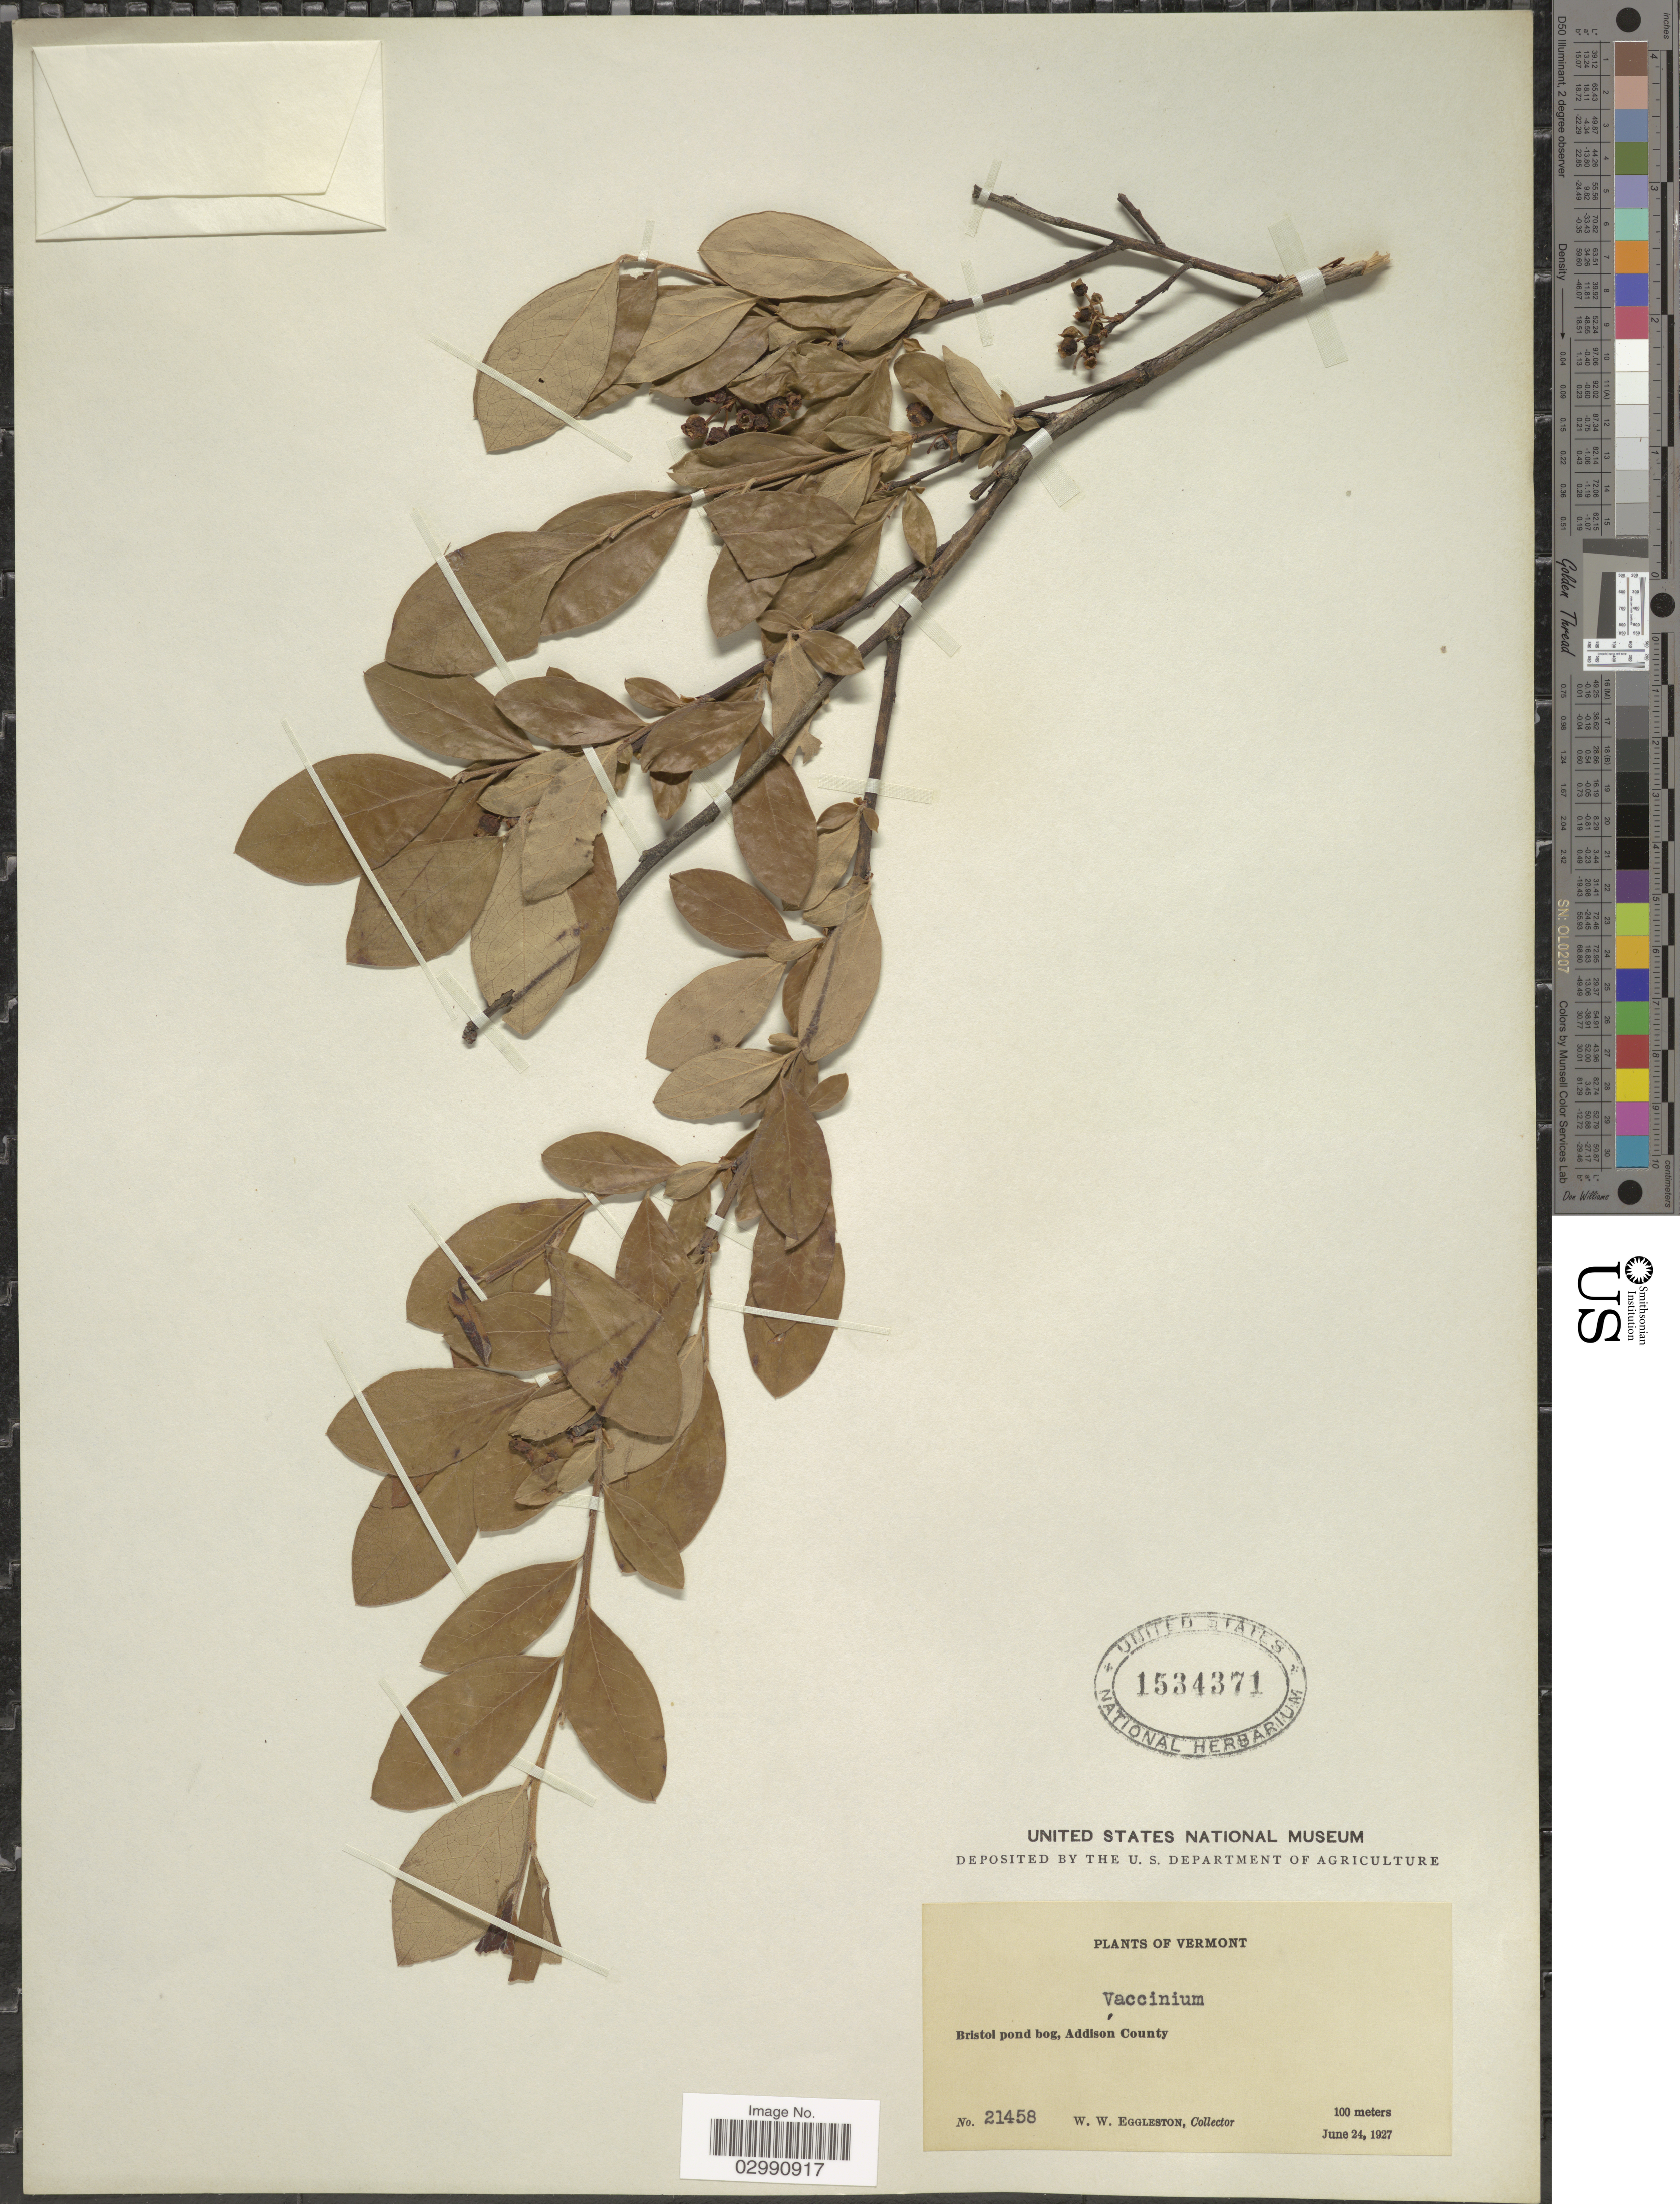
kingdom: Plantae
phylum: Tracheophyta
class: Magnoliopsida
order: Ericales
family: Ericaceae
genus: Vaccinium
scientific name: Vaccinium sp.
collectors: W. W. Eggleston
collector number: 21458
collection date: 1927-06-24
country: United States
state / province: Vermont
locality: Bristol pond bog, Addison County.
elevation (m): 100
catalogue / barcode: US 1534371